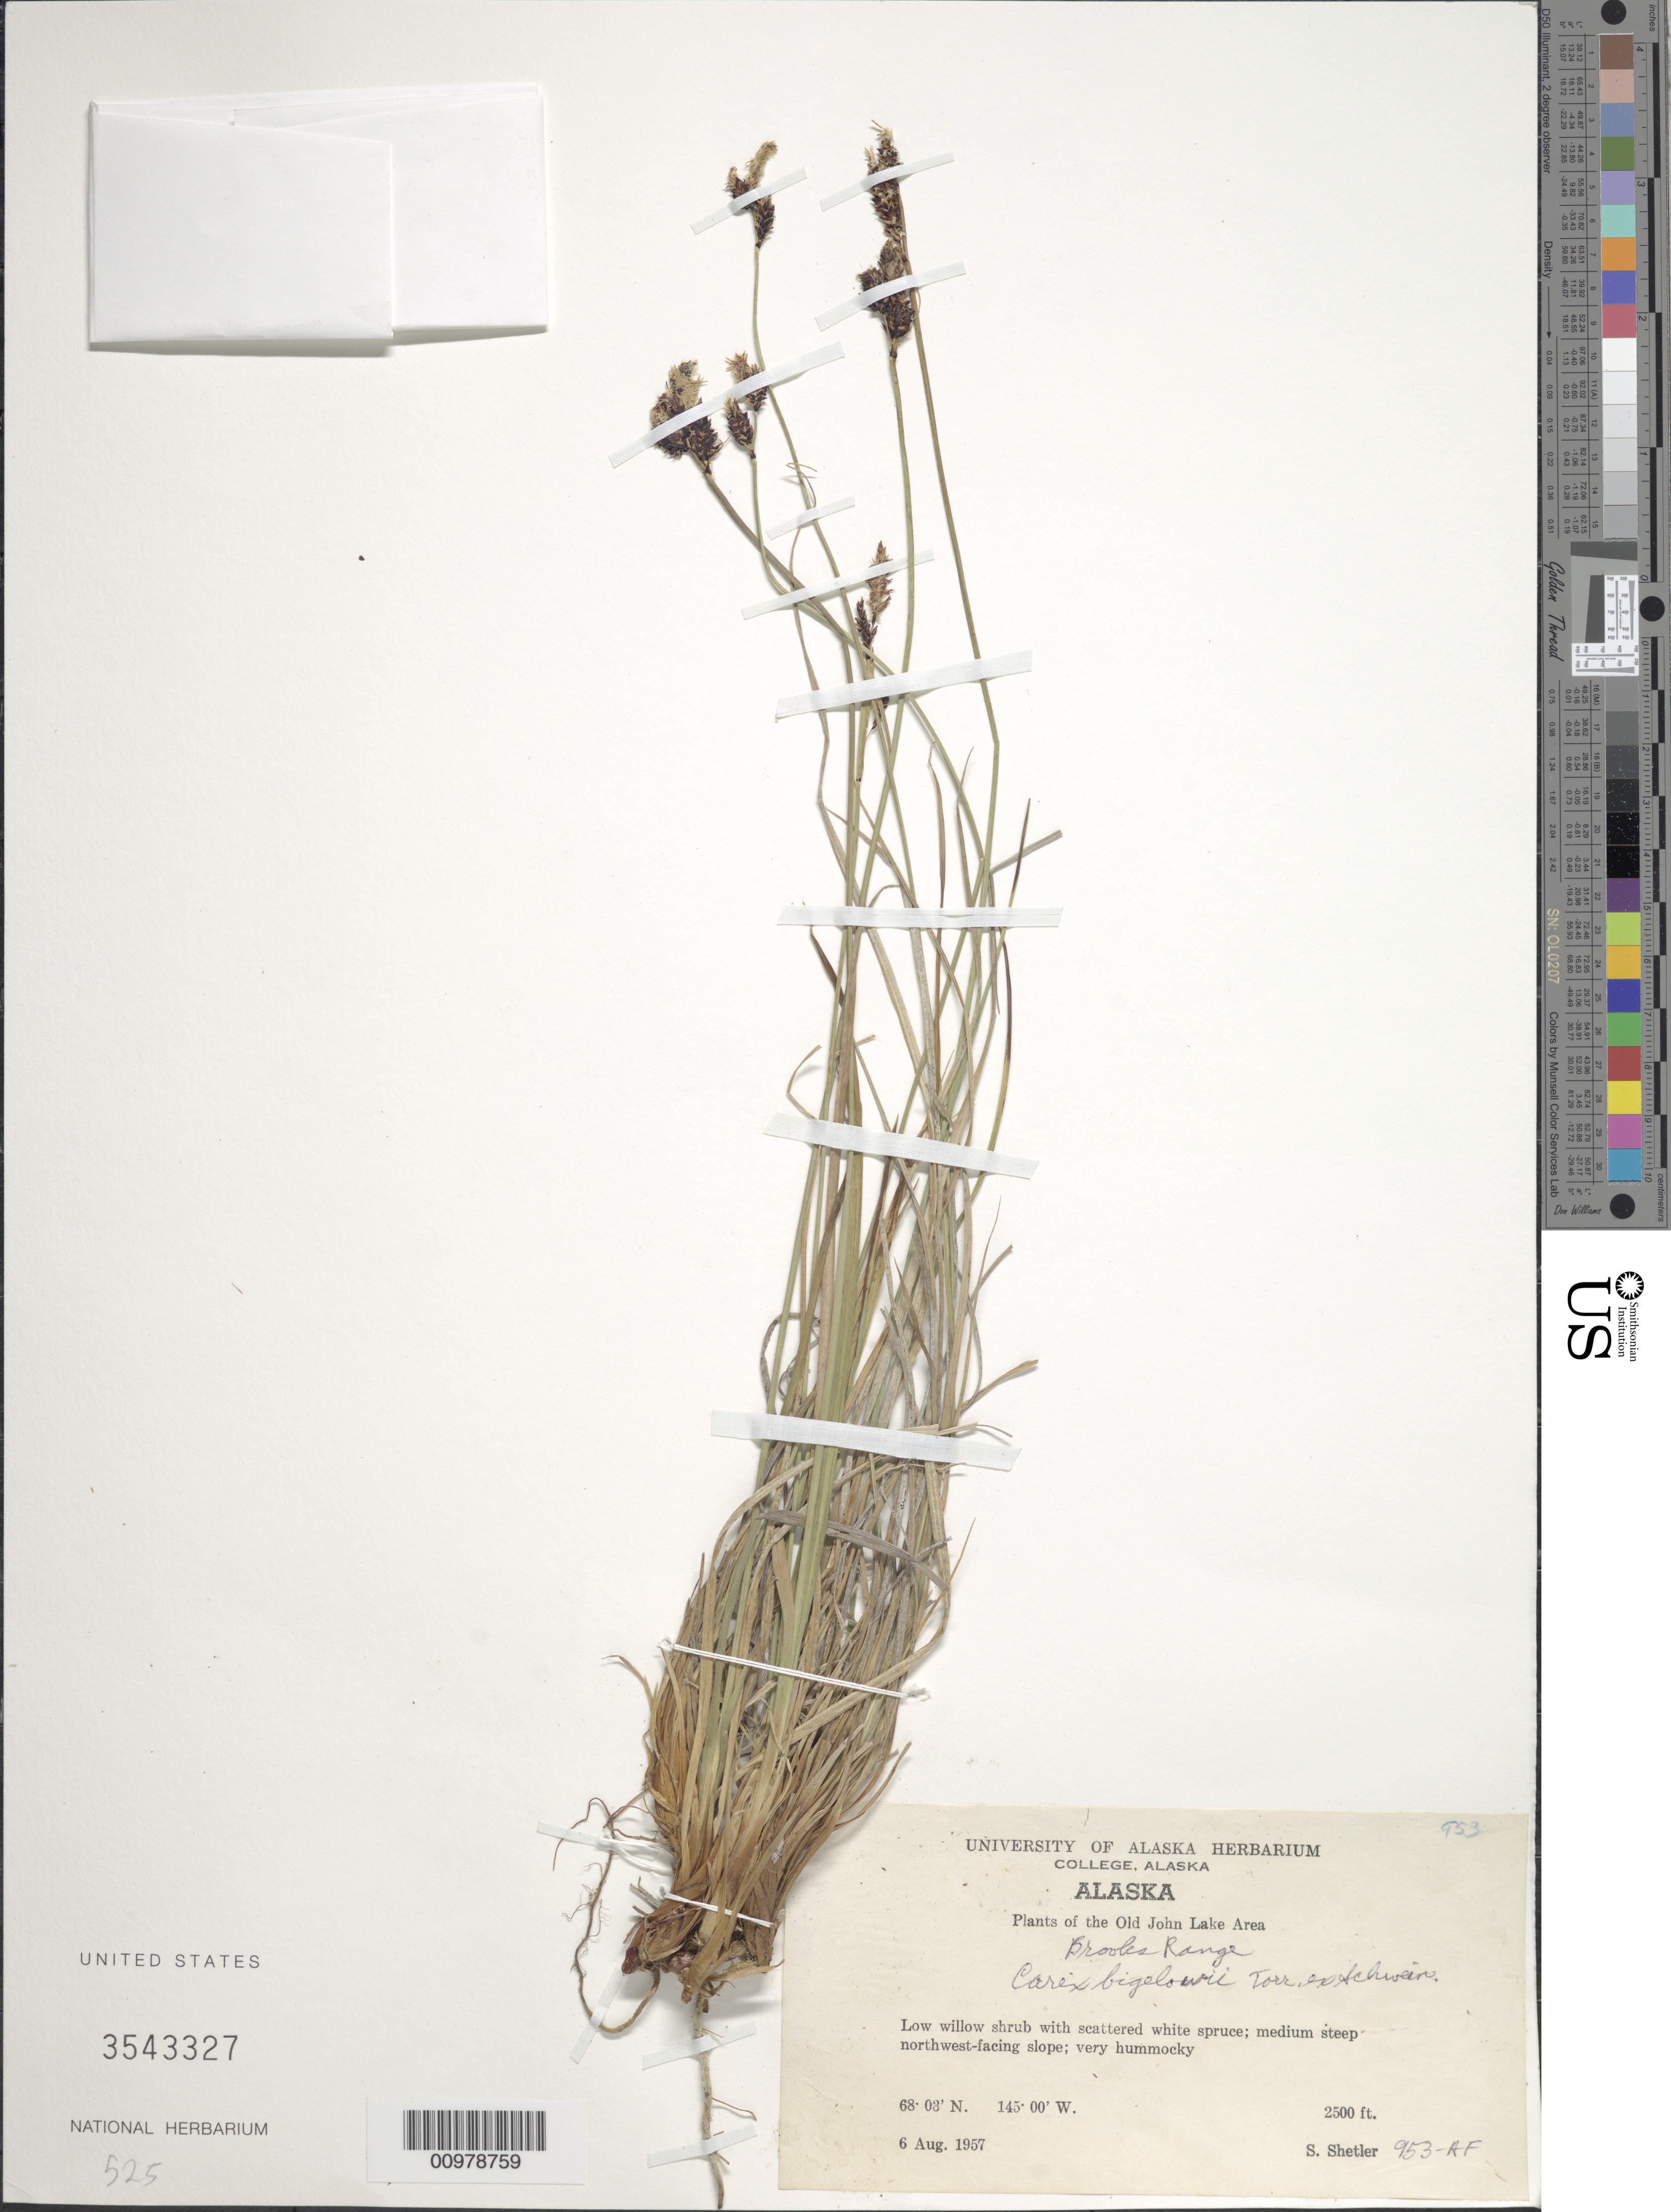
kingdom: Plantae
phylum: Tracheophyta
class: Liliopsida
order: Poales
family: Cyperaceae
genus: Carex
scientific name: Carex bigelowii subsp. lugens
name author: (Holm) T.V. Egorova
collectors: S. Shetler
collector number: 953-AF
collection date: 1957-08-06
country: United States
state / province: Alaska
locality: Old John Lake Area. Medium steep northwest-facing slope; very hummocky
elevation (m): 762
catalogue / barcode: US 3543327